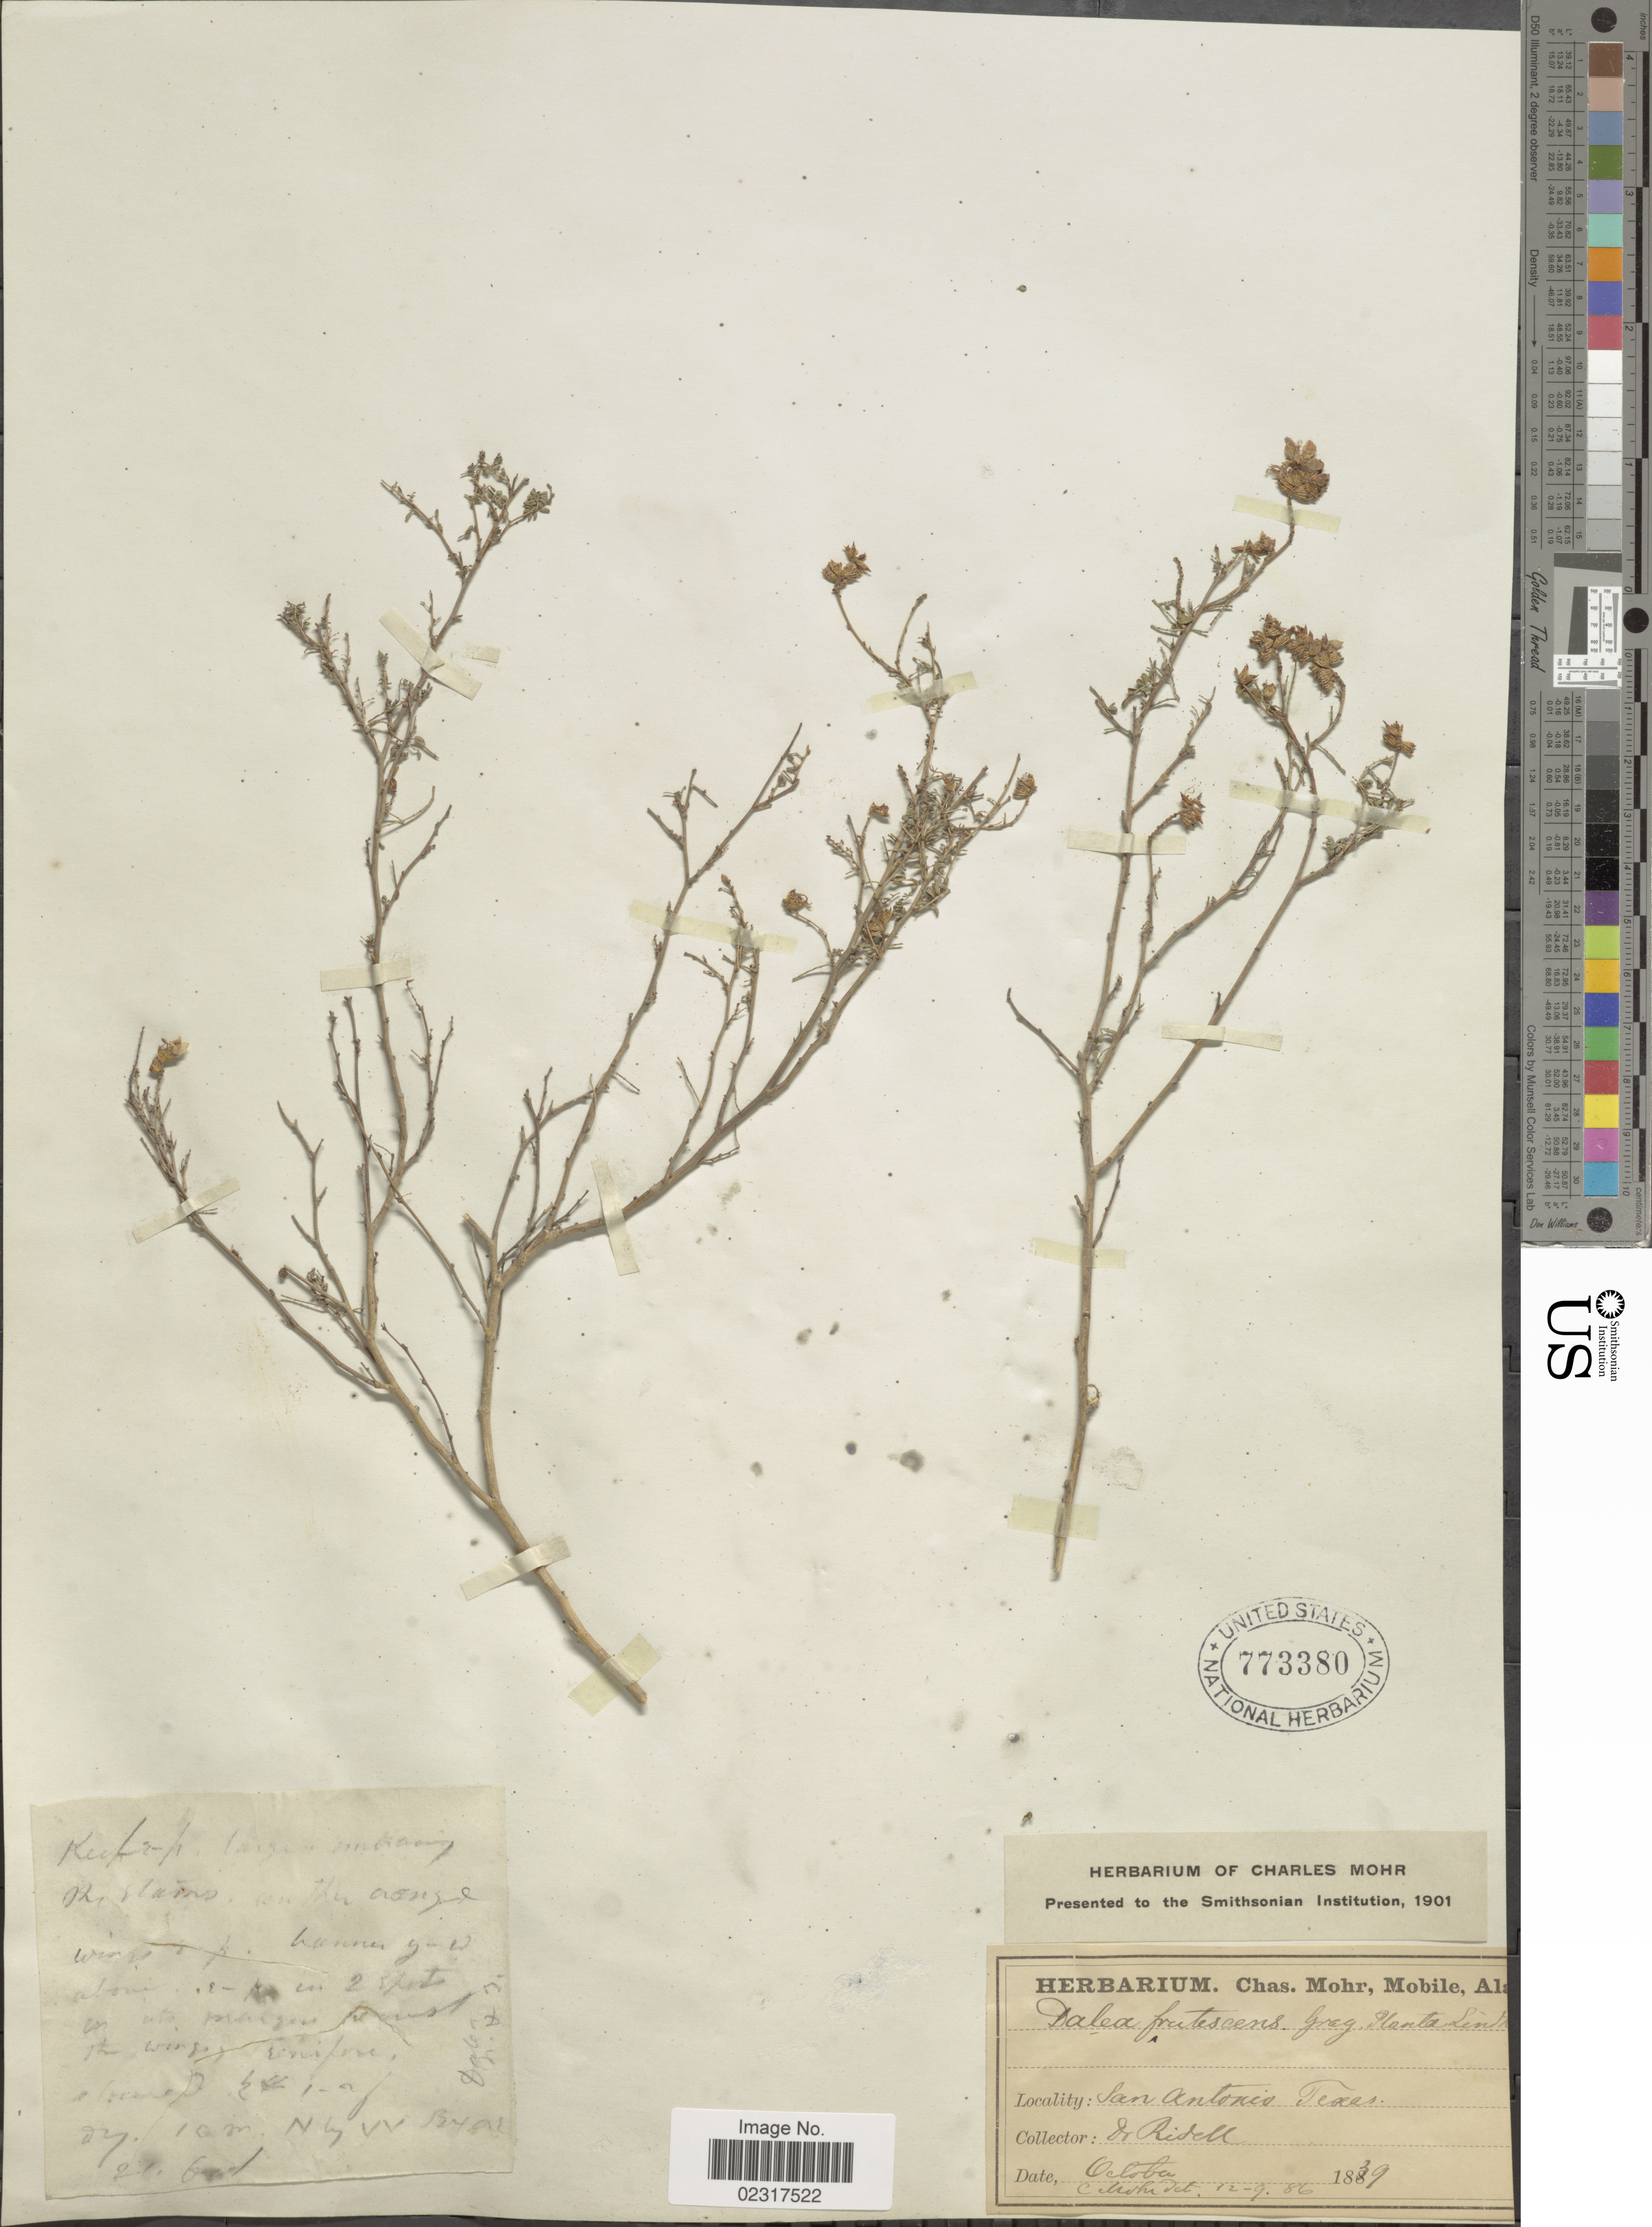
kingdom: Plantae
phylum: Tracheophyta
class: Magnoliopsida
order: Fabales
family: Fabaceae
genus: Dalea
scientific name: Dalea frutescens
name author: A. Gray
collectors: -. Ridell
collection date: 1839-10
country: United States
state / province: Texas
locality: San Antonio.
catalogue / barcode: US 773380